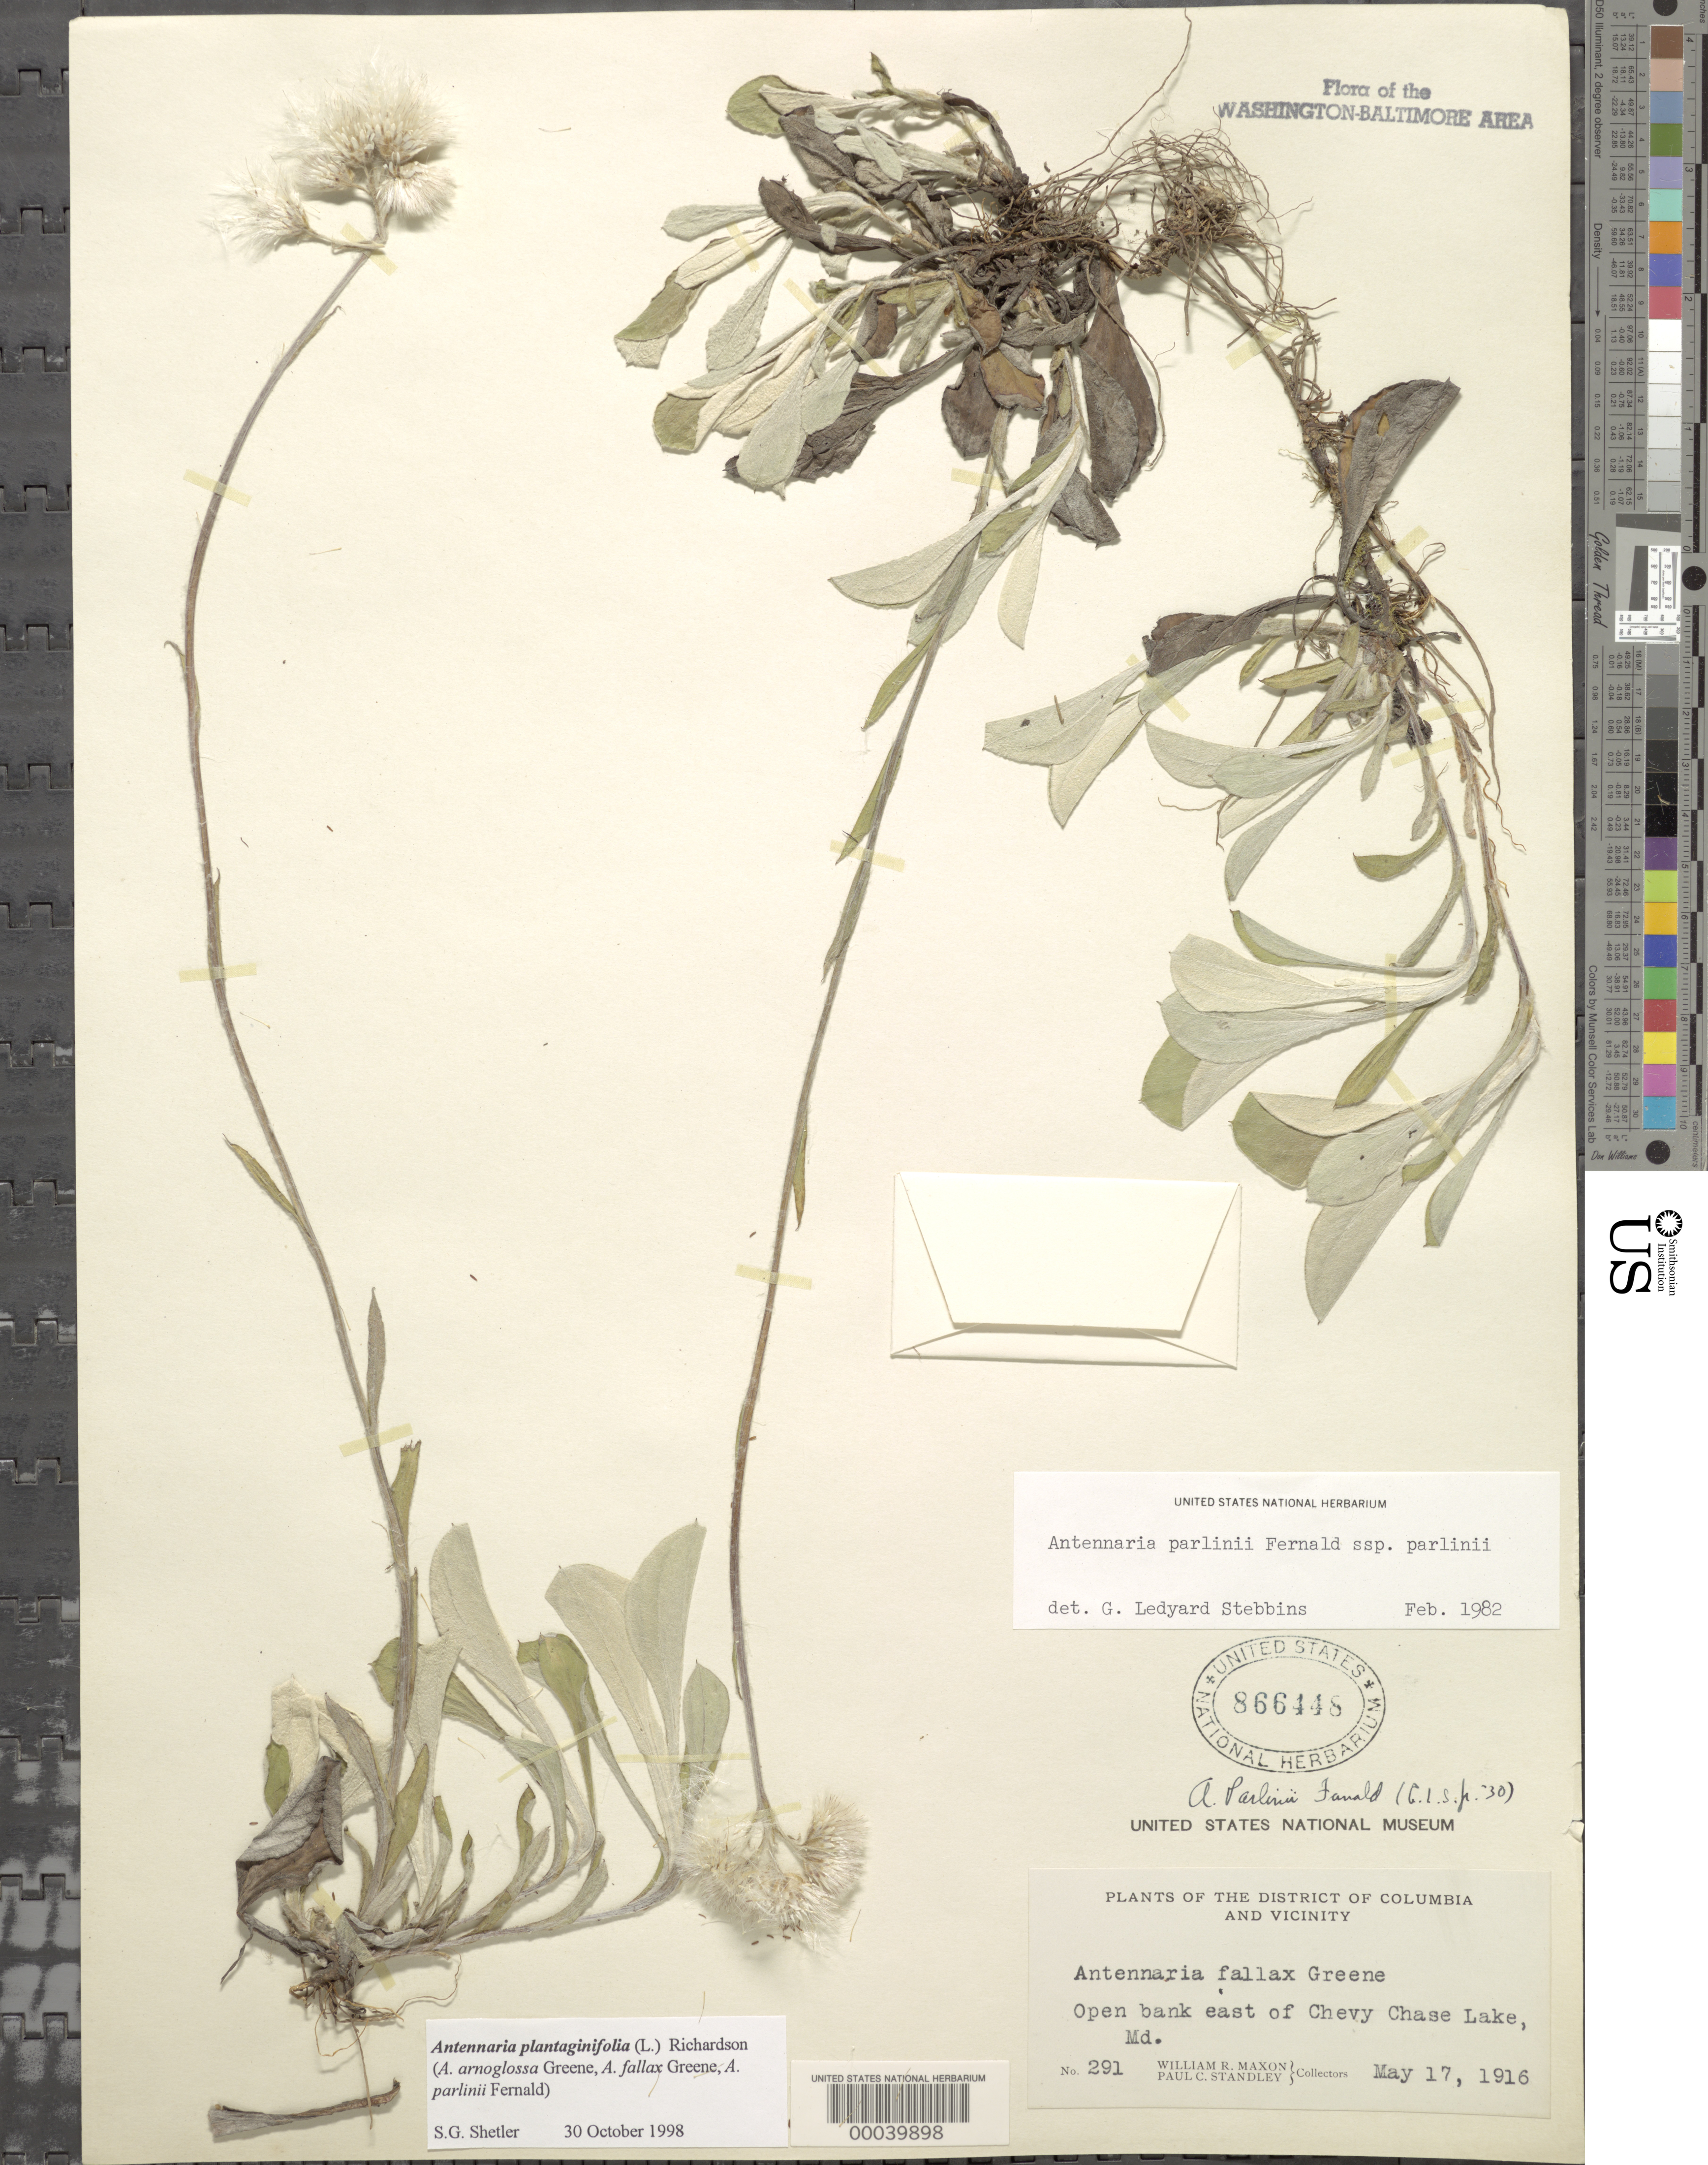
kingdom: Plantae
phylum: Tracheophyta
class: Magnoliopsida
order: Asterales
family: Asteraceae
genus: Antennaria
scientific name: Antennaria plantaginifolia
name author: (L.) Richardson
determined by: Stebbins, G. L.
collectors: W. R. Maxon & P. C. Standley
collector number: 291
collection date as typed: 17 May 1916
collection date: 1916-05-17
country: United States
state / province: Maryland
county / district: Montgomery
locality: East of Chevy Chase Lake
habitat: Open bank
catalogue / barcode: US 866448